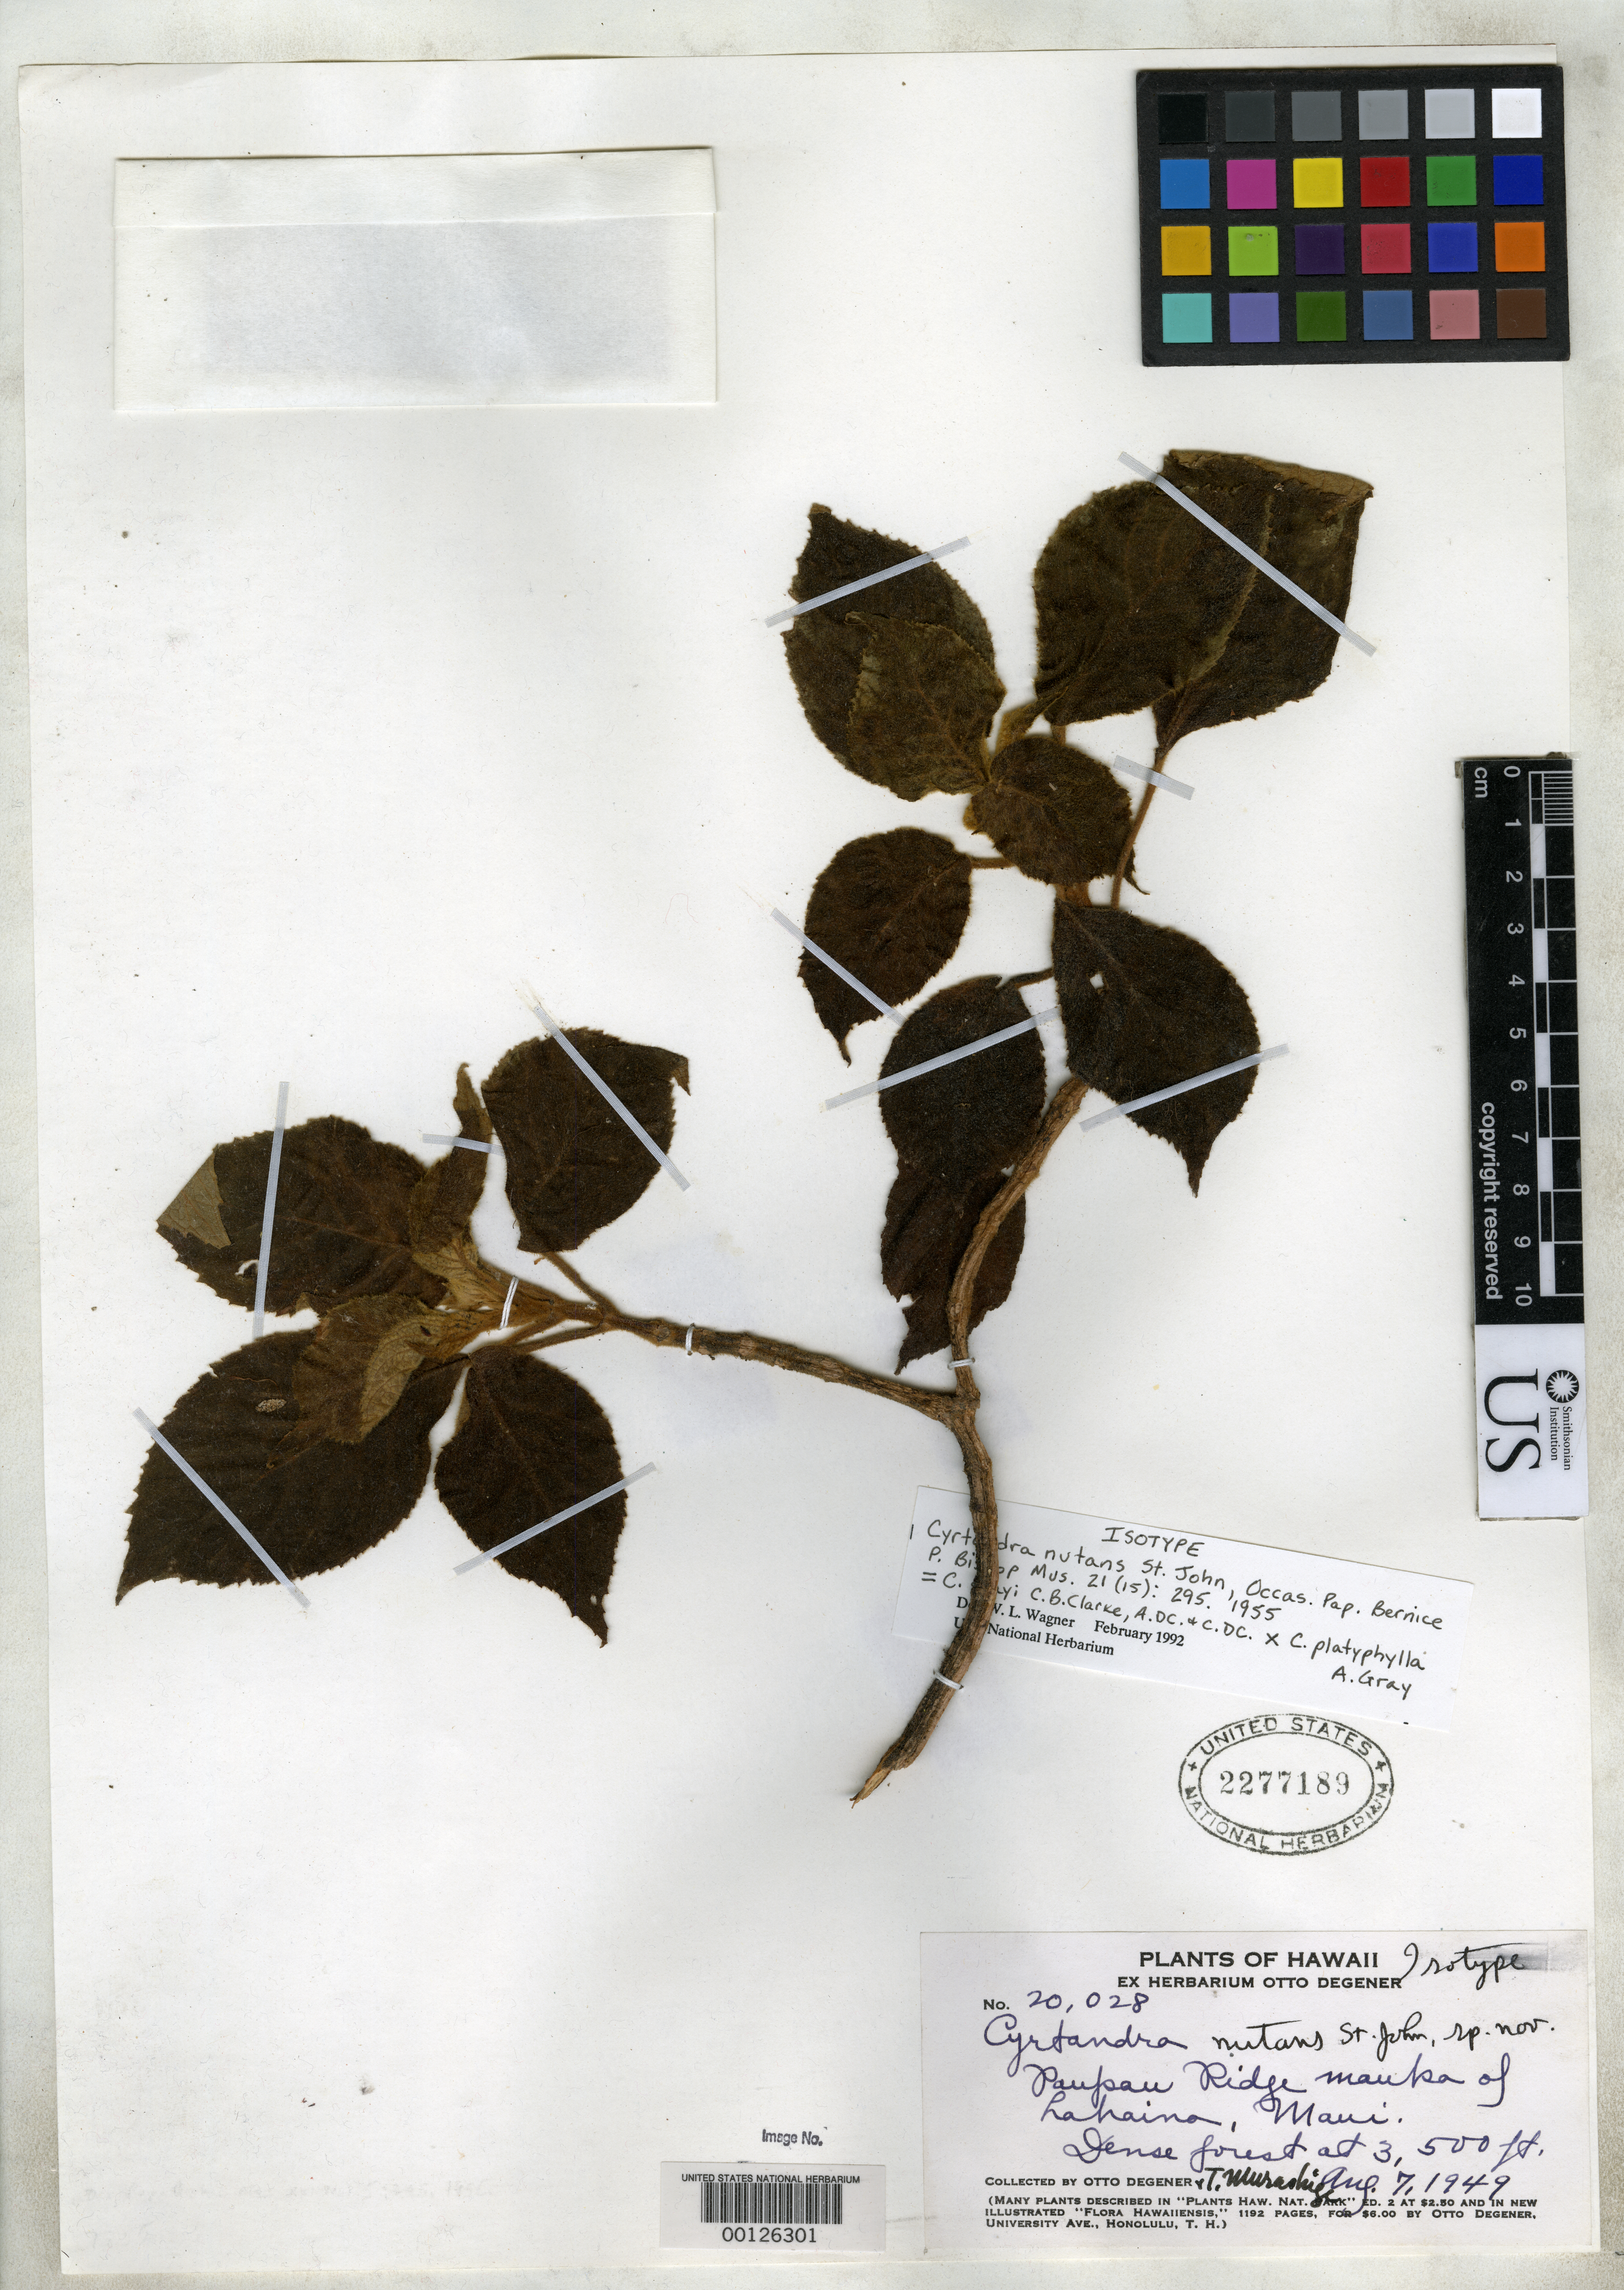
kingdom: Plantae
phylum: Tracheophyta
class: Magnoliopsida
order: Lamiales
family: Gesneriaceae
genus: Cyrtandra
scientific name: Cyrtandra nutans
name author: H. St. John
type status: Isotype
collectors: O. Degener & T. Murashige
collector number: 20028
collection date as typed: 07 Aug 1949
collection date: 1949-08-07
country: United States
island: Maui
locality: Maui.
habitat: Dense forest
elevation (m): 1067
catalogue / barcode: US 2277189